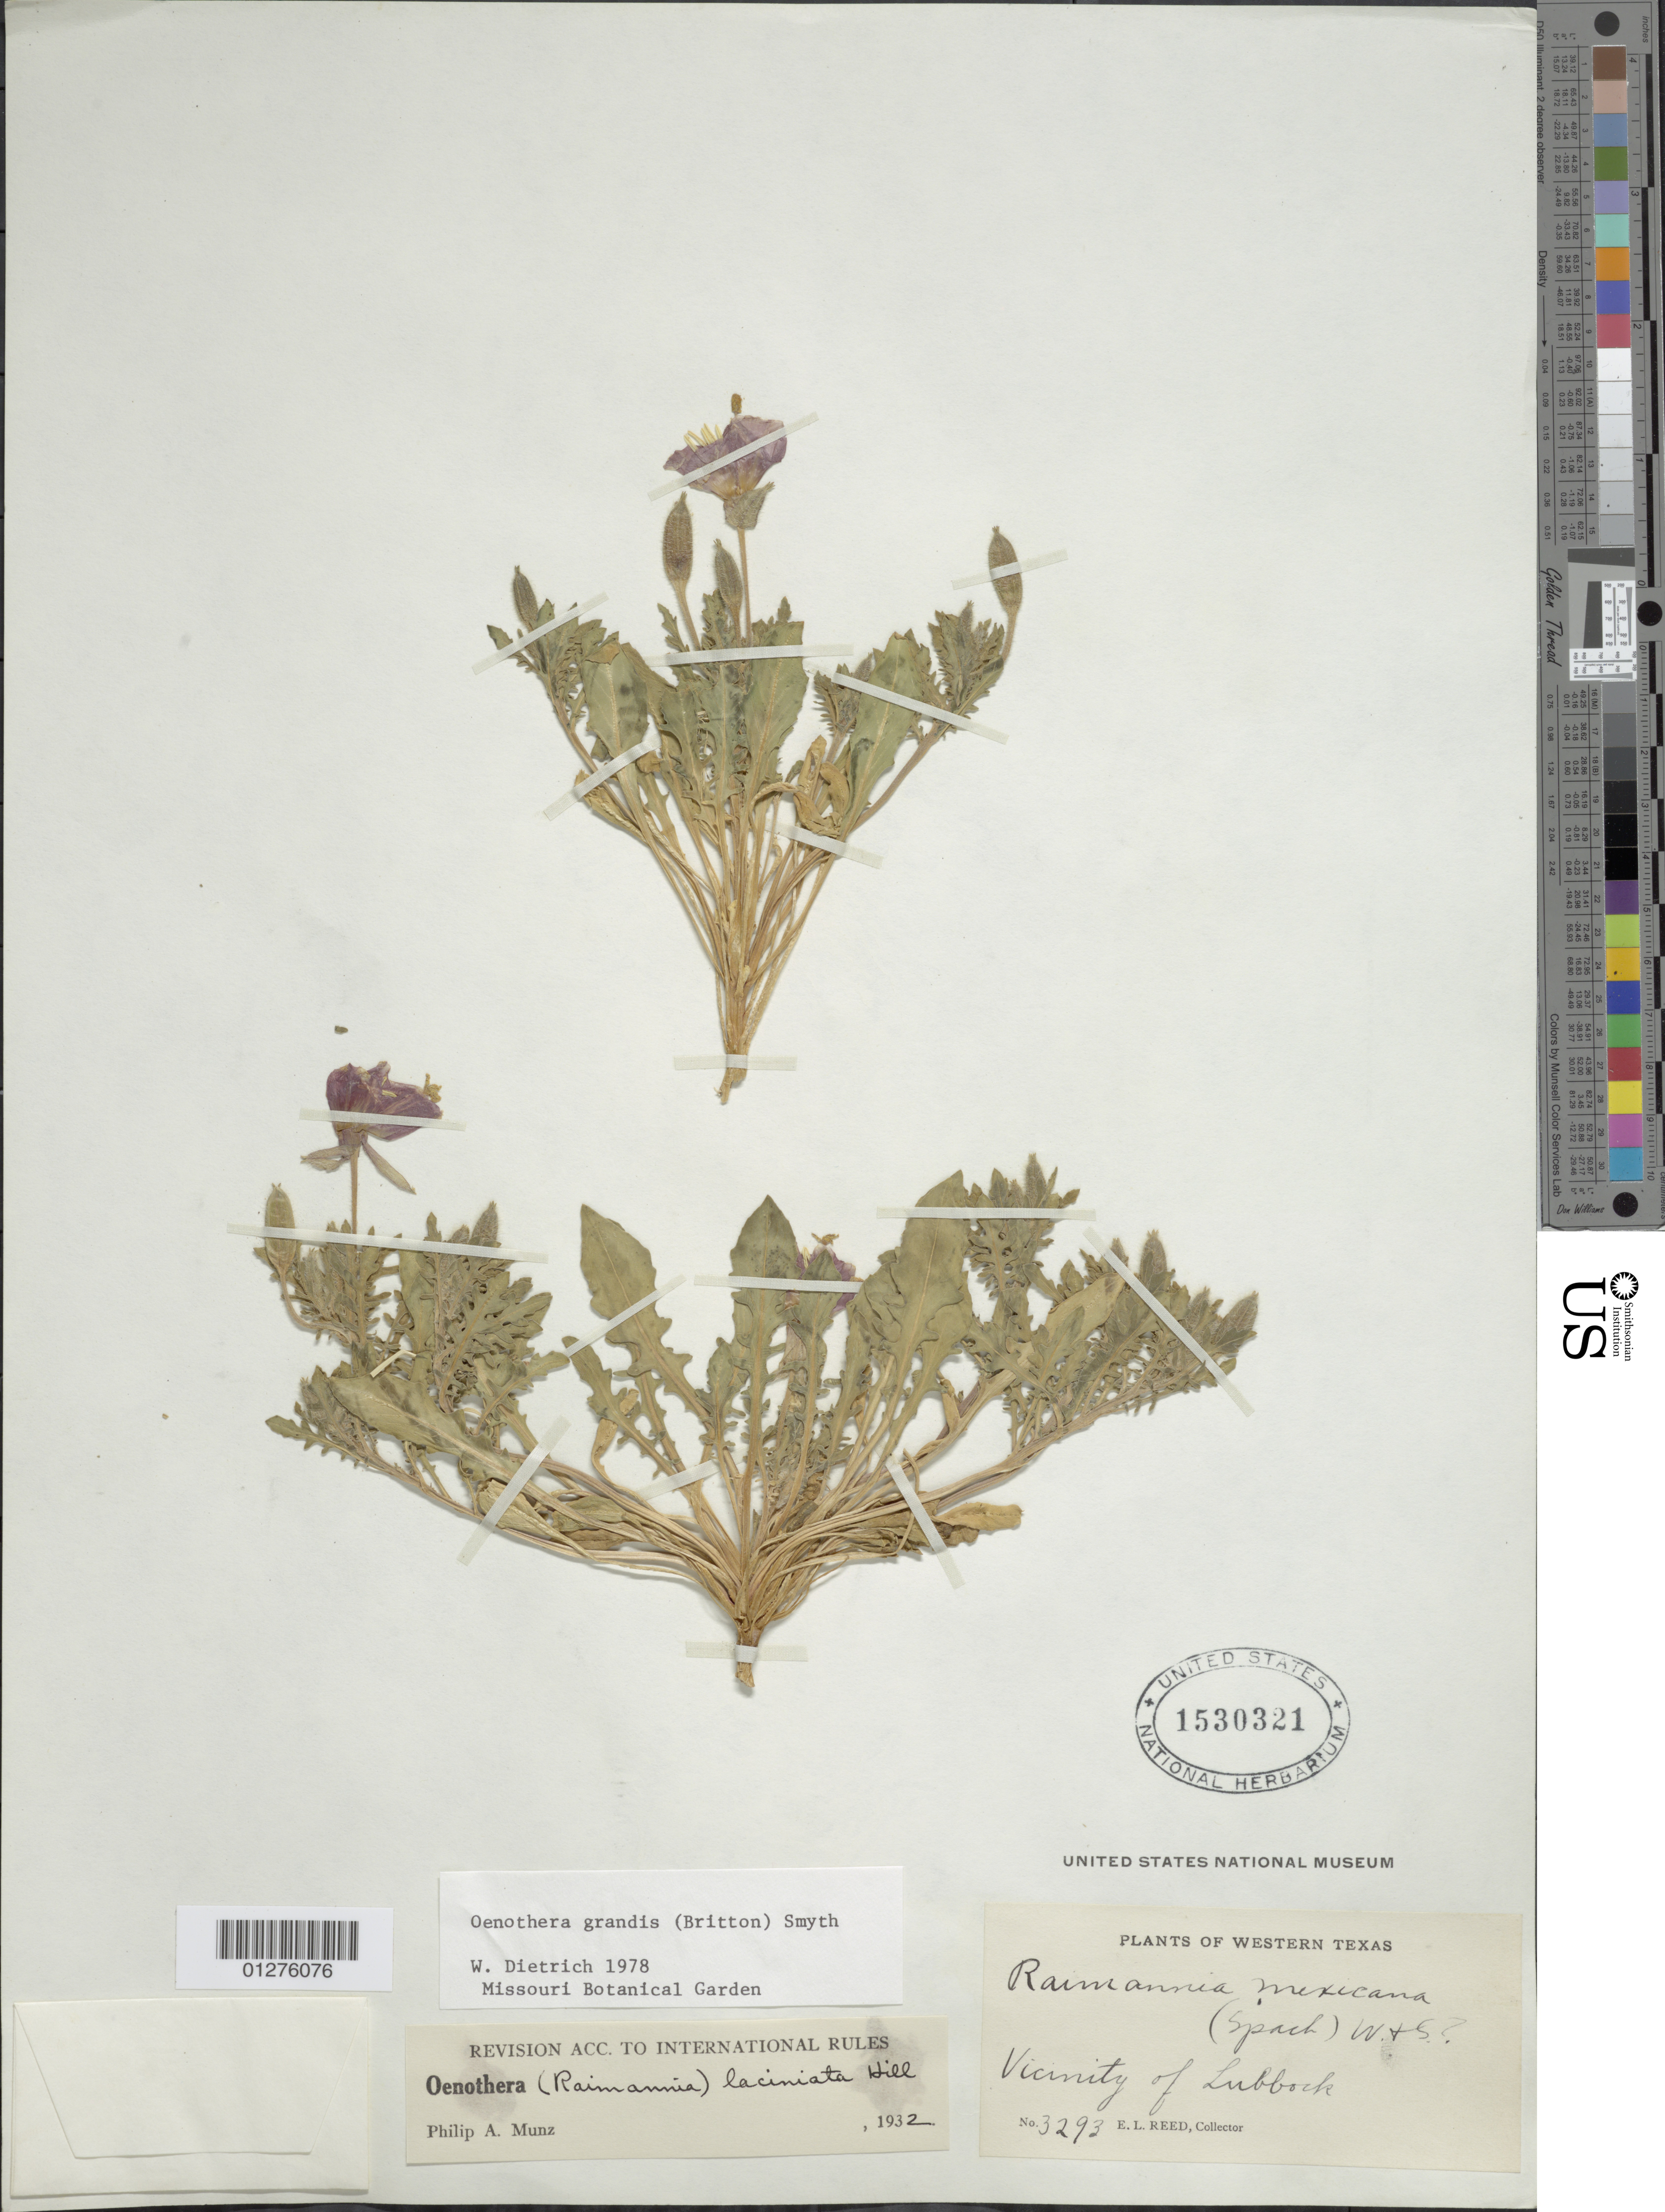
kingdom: Plantae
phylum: Tracheophyta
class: Magnoliopsida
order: Myrtales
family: Onagraceae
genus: Oenothera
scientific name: Oenothera grandis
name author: (Britton) Smyth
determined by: Dietrich, W.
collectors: E. Reed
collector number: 3293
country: United States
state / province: Texas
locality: Near lubbock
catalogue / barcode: US 1530321